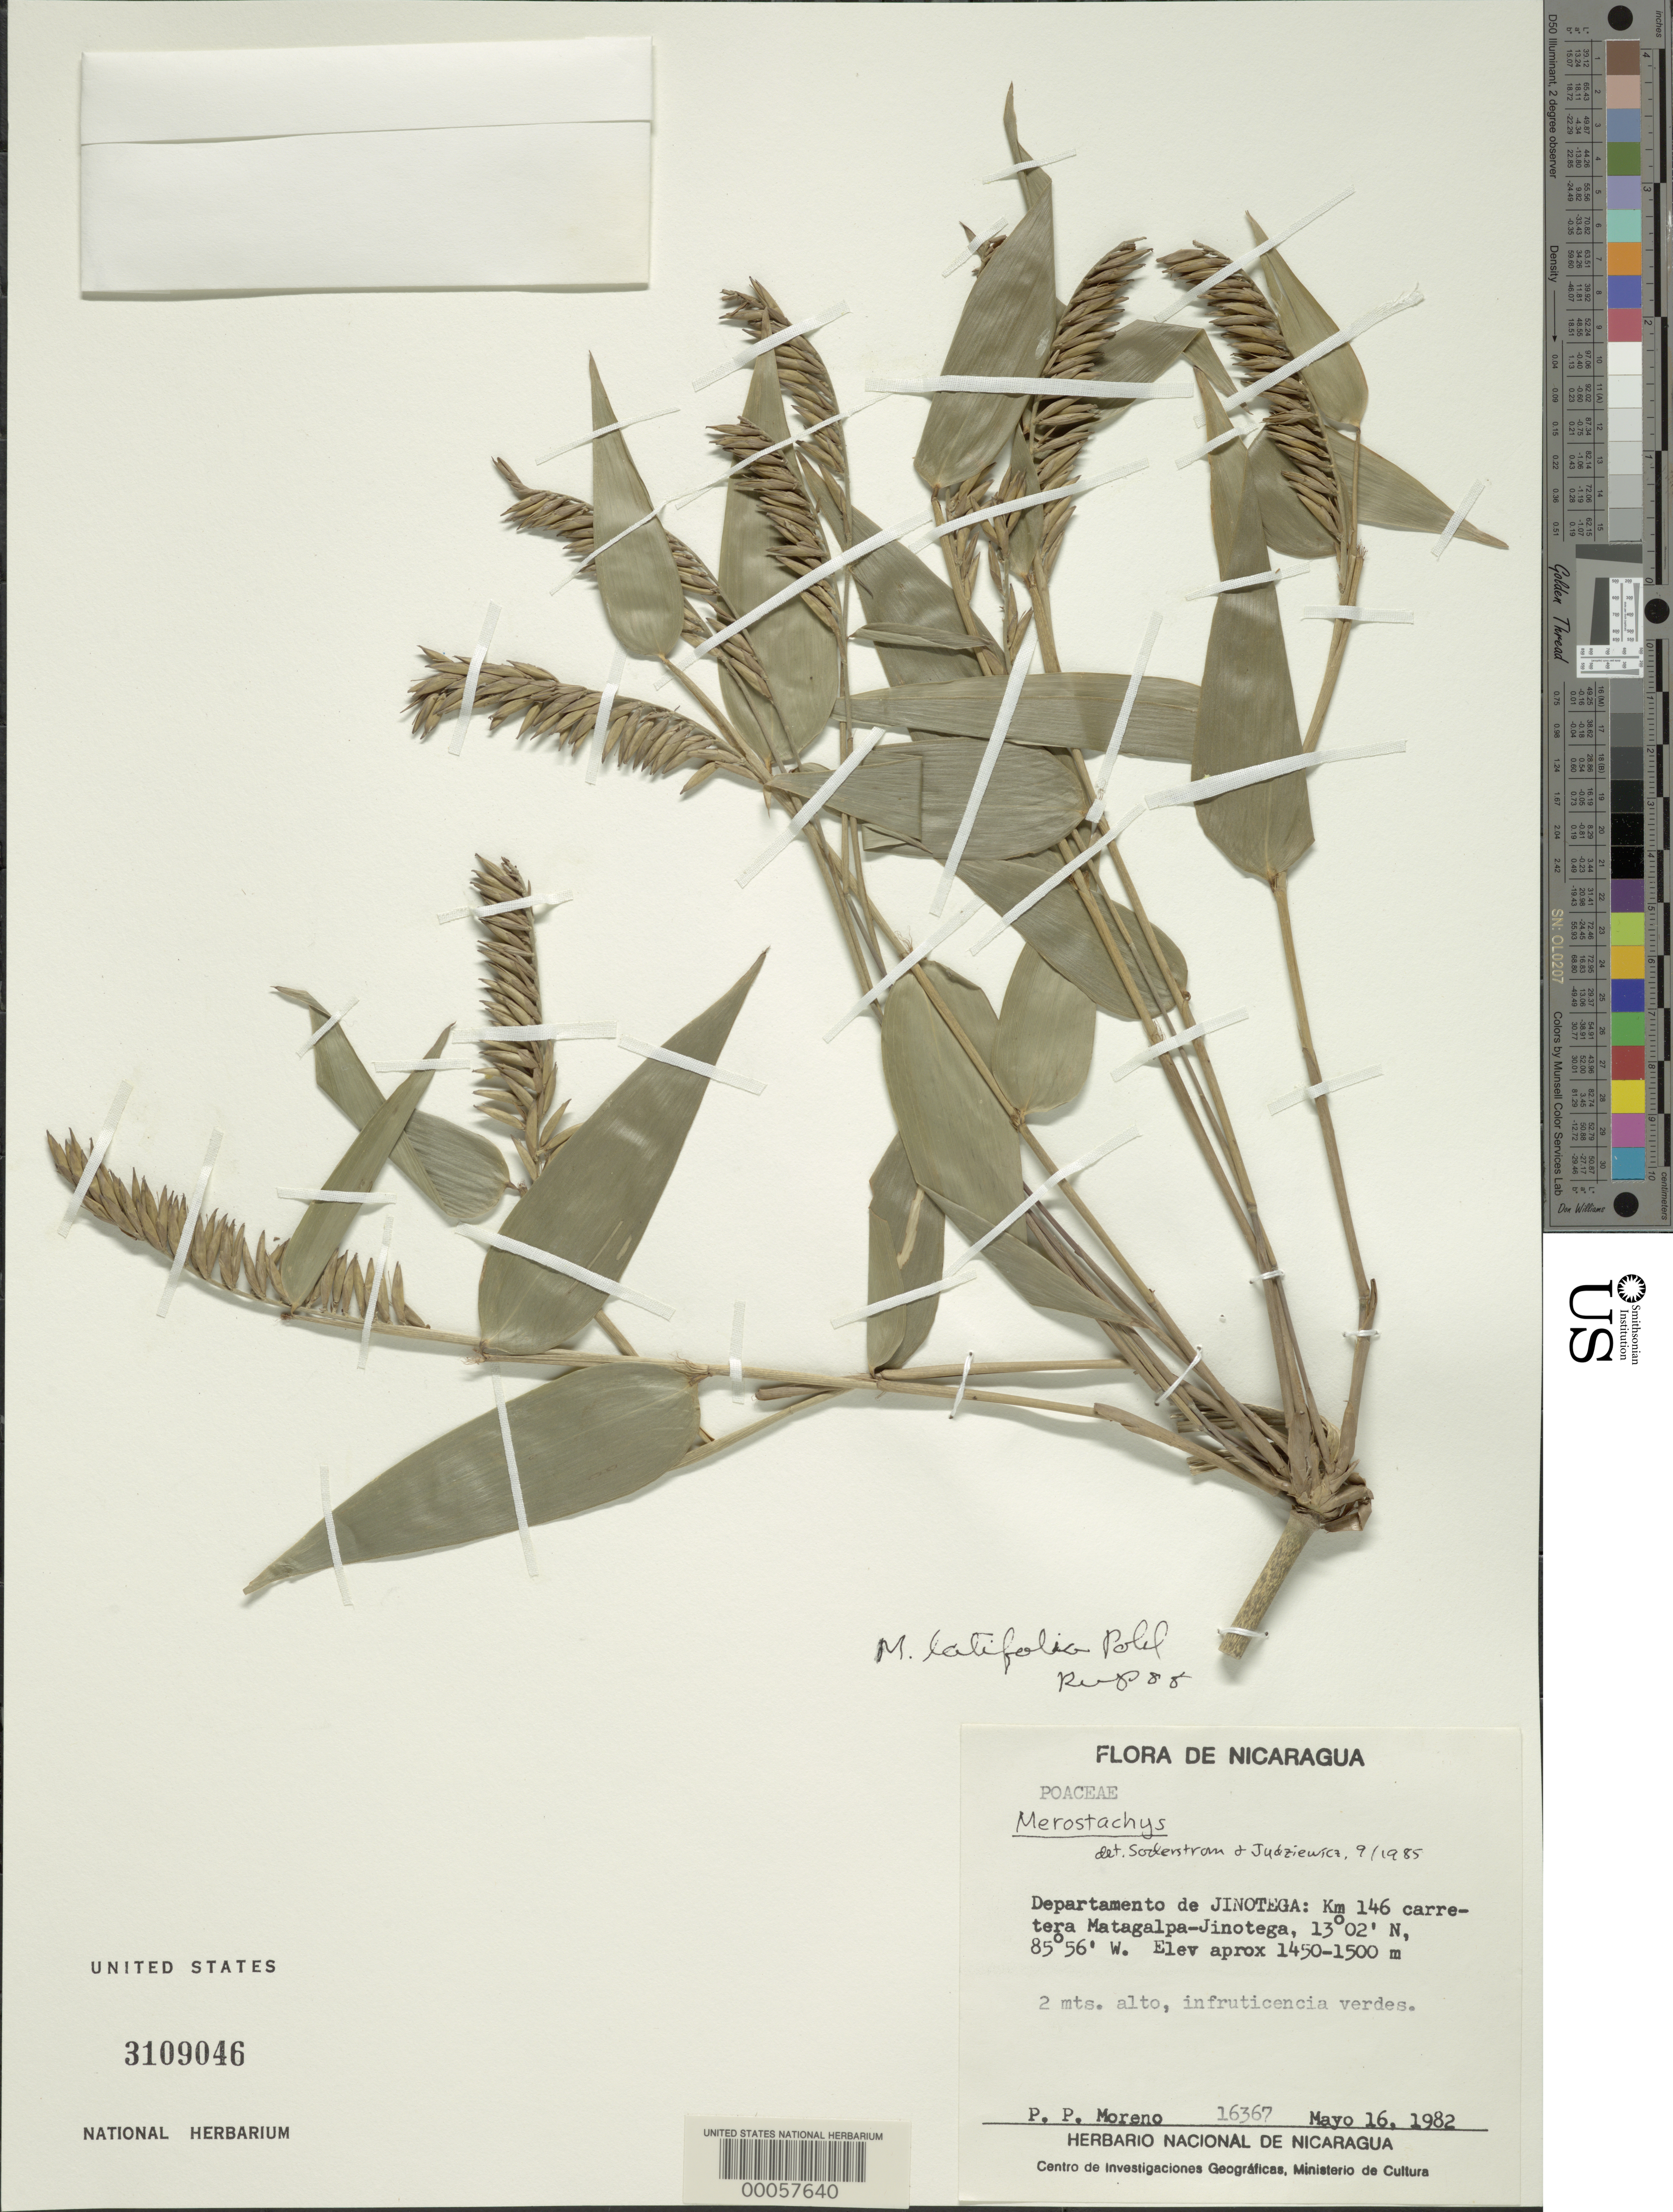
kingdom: Plantae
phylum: Tracheophyta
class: Liliopsida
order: Poales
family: Poaceae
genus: Merostachys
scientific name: Merostachys latifolia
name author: R.W. Pohl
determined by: Vinicius-Silva, R.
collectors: P. Moreno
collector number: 16367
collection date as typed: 16 May 1982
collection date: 1982-05-16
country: Nicaragua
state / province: Jinotega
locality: Km 146 matagalpa-jinotega road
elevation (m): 1420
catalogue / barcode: US 3109046